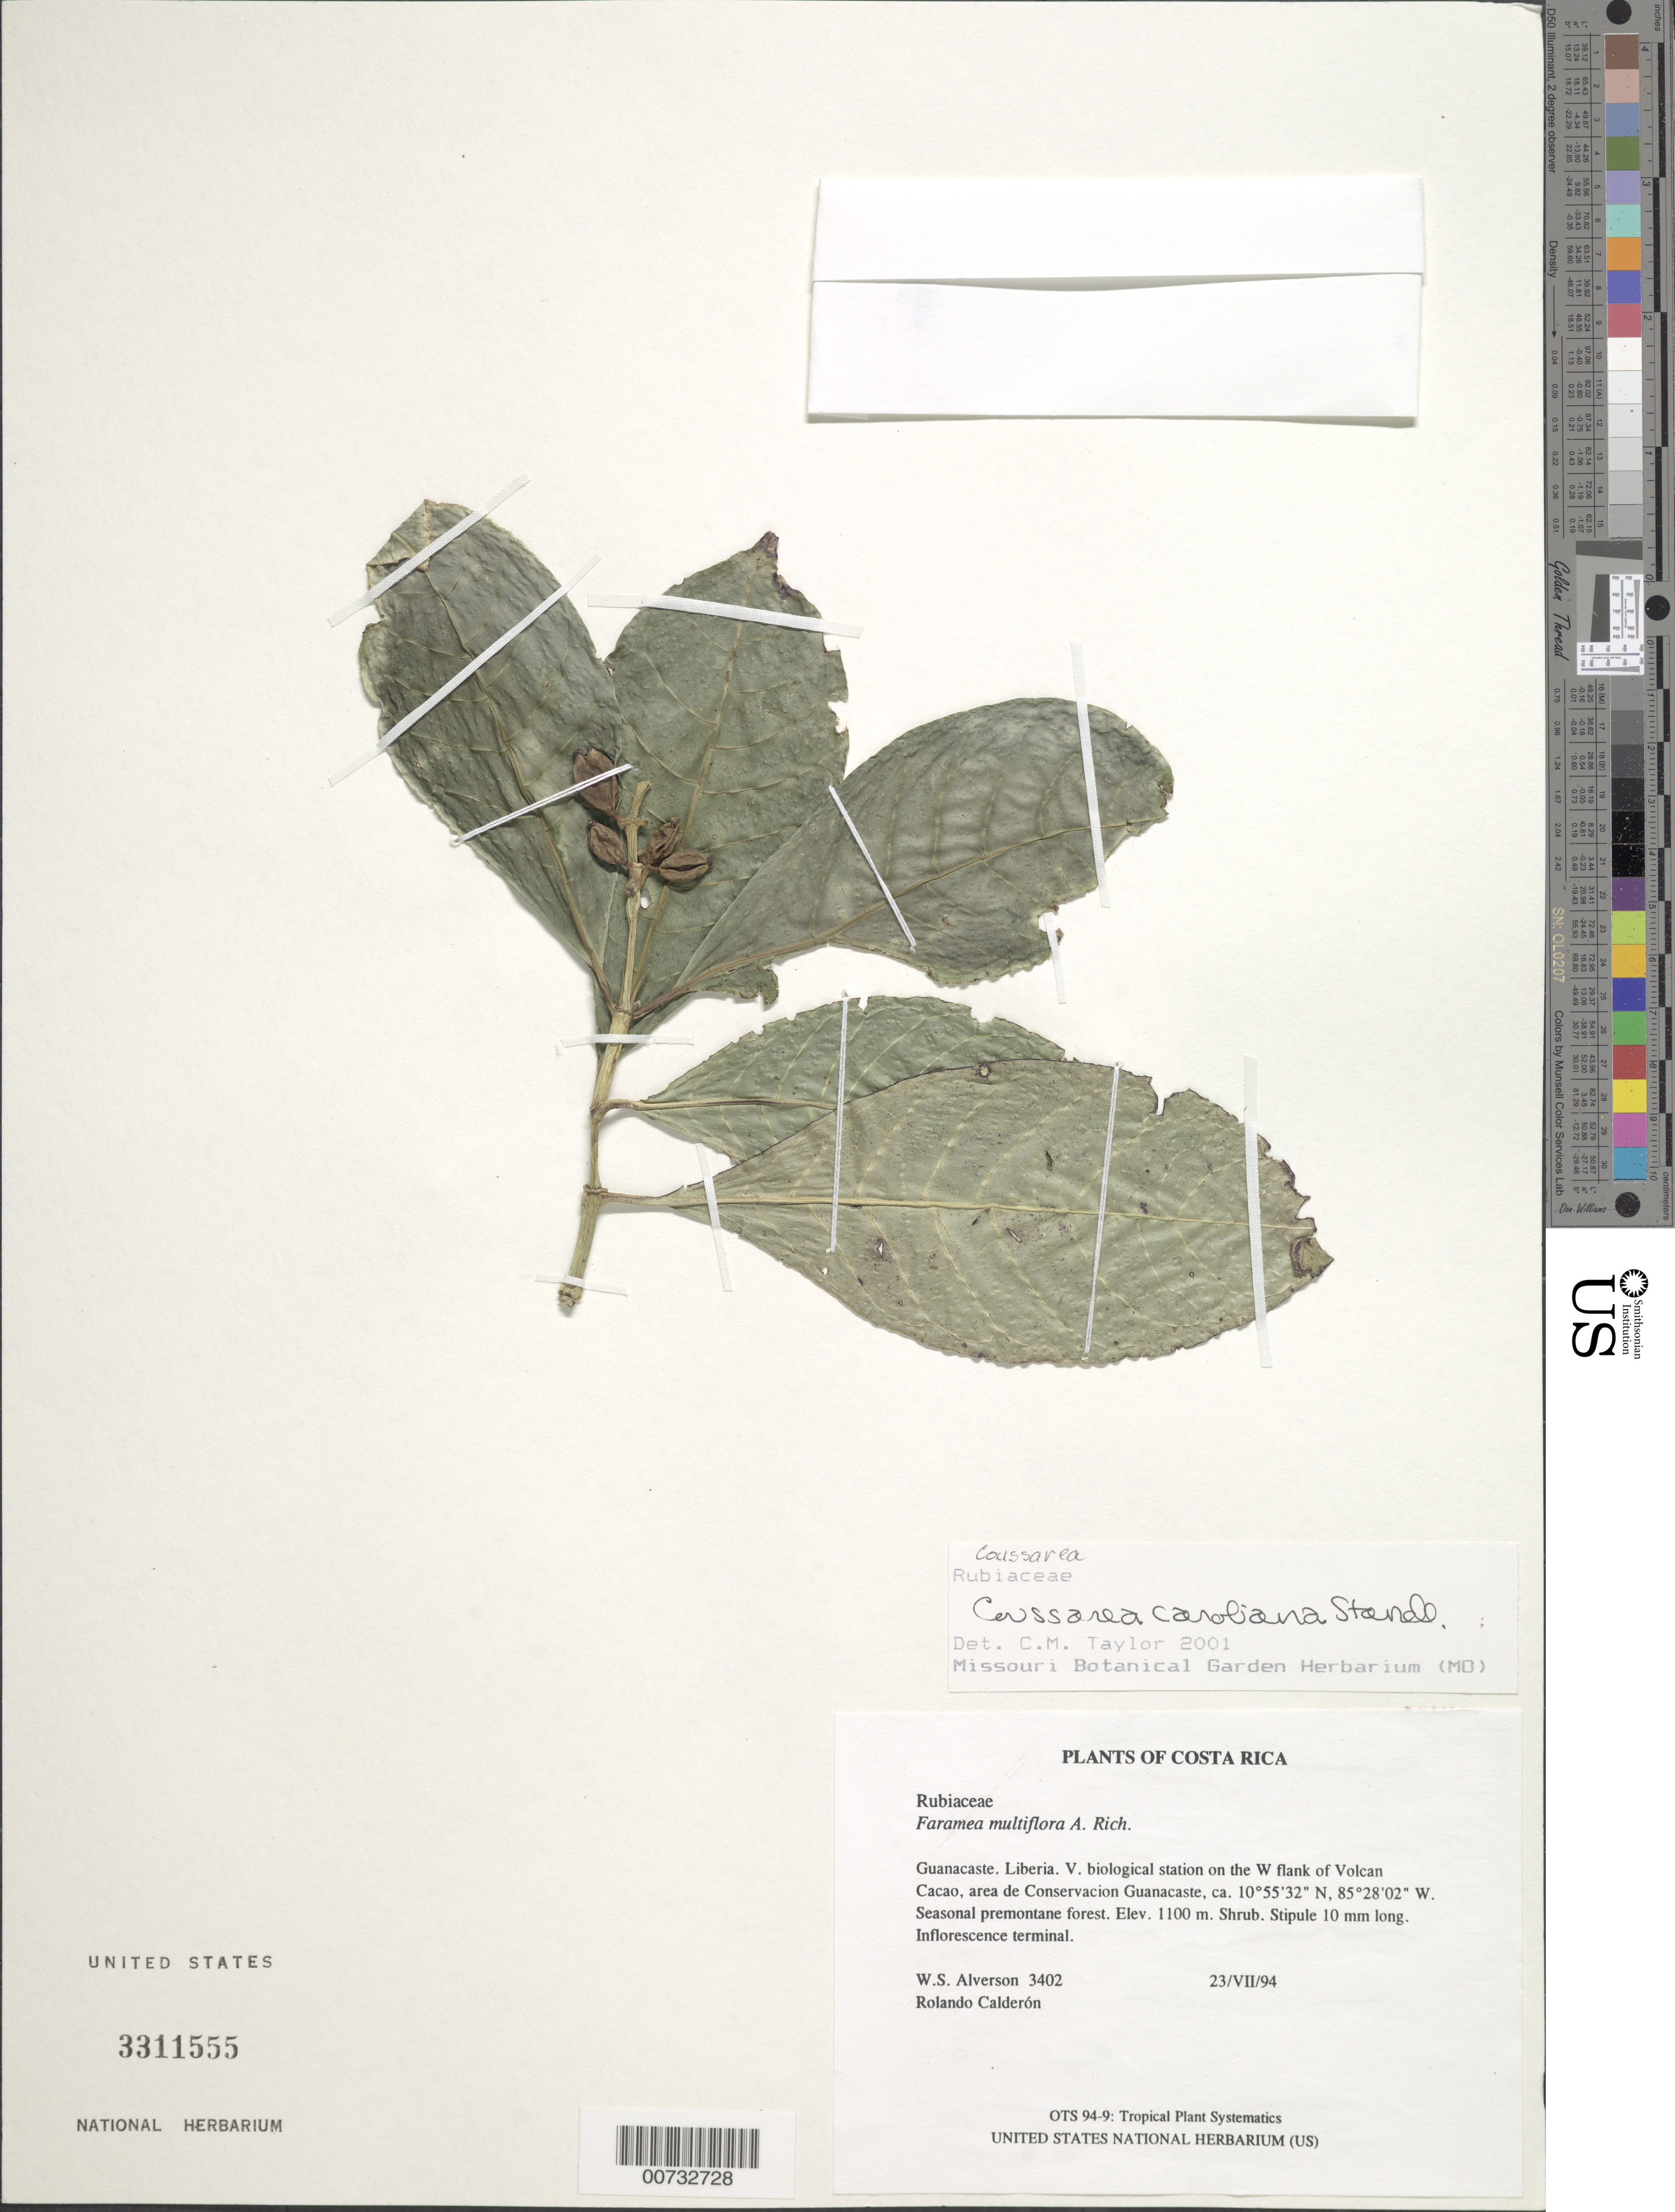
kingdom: Plantae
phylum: Tracheophyta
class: Magnoliopsida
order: Gentianales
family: Rubiaceae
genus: Coussarea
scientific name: Coussarea caroliana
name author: Standl.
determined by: Taylor, Charlotte M.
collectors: W. S. Alverson & R. Calderon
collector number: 3402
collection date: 1994-07-23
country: Costa Rica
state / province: Guanacaste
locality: Liberia. V. biological stationon the W flank of Volcan Cacao, area de Conservacion Guanacaste.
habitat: Seasonal premontane forest.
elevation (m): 1100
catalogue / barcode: US 3311555